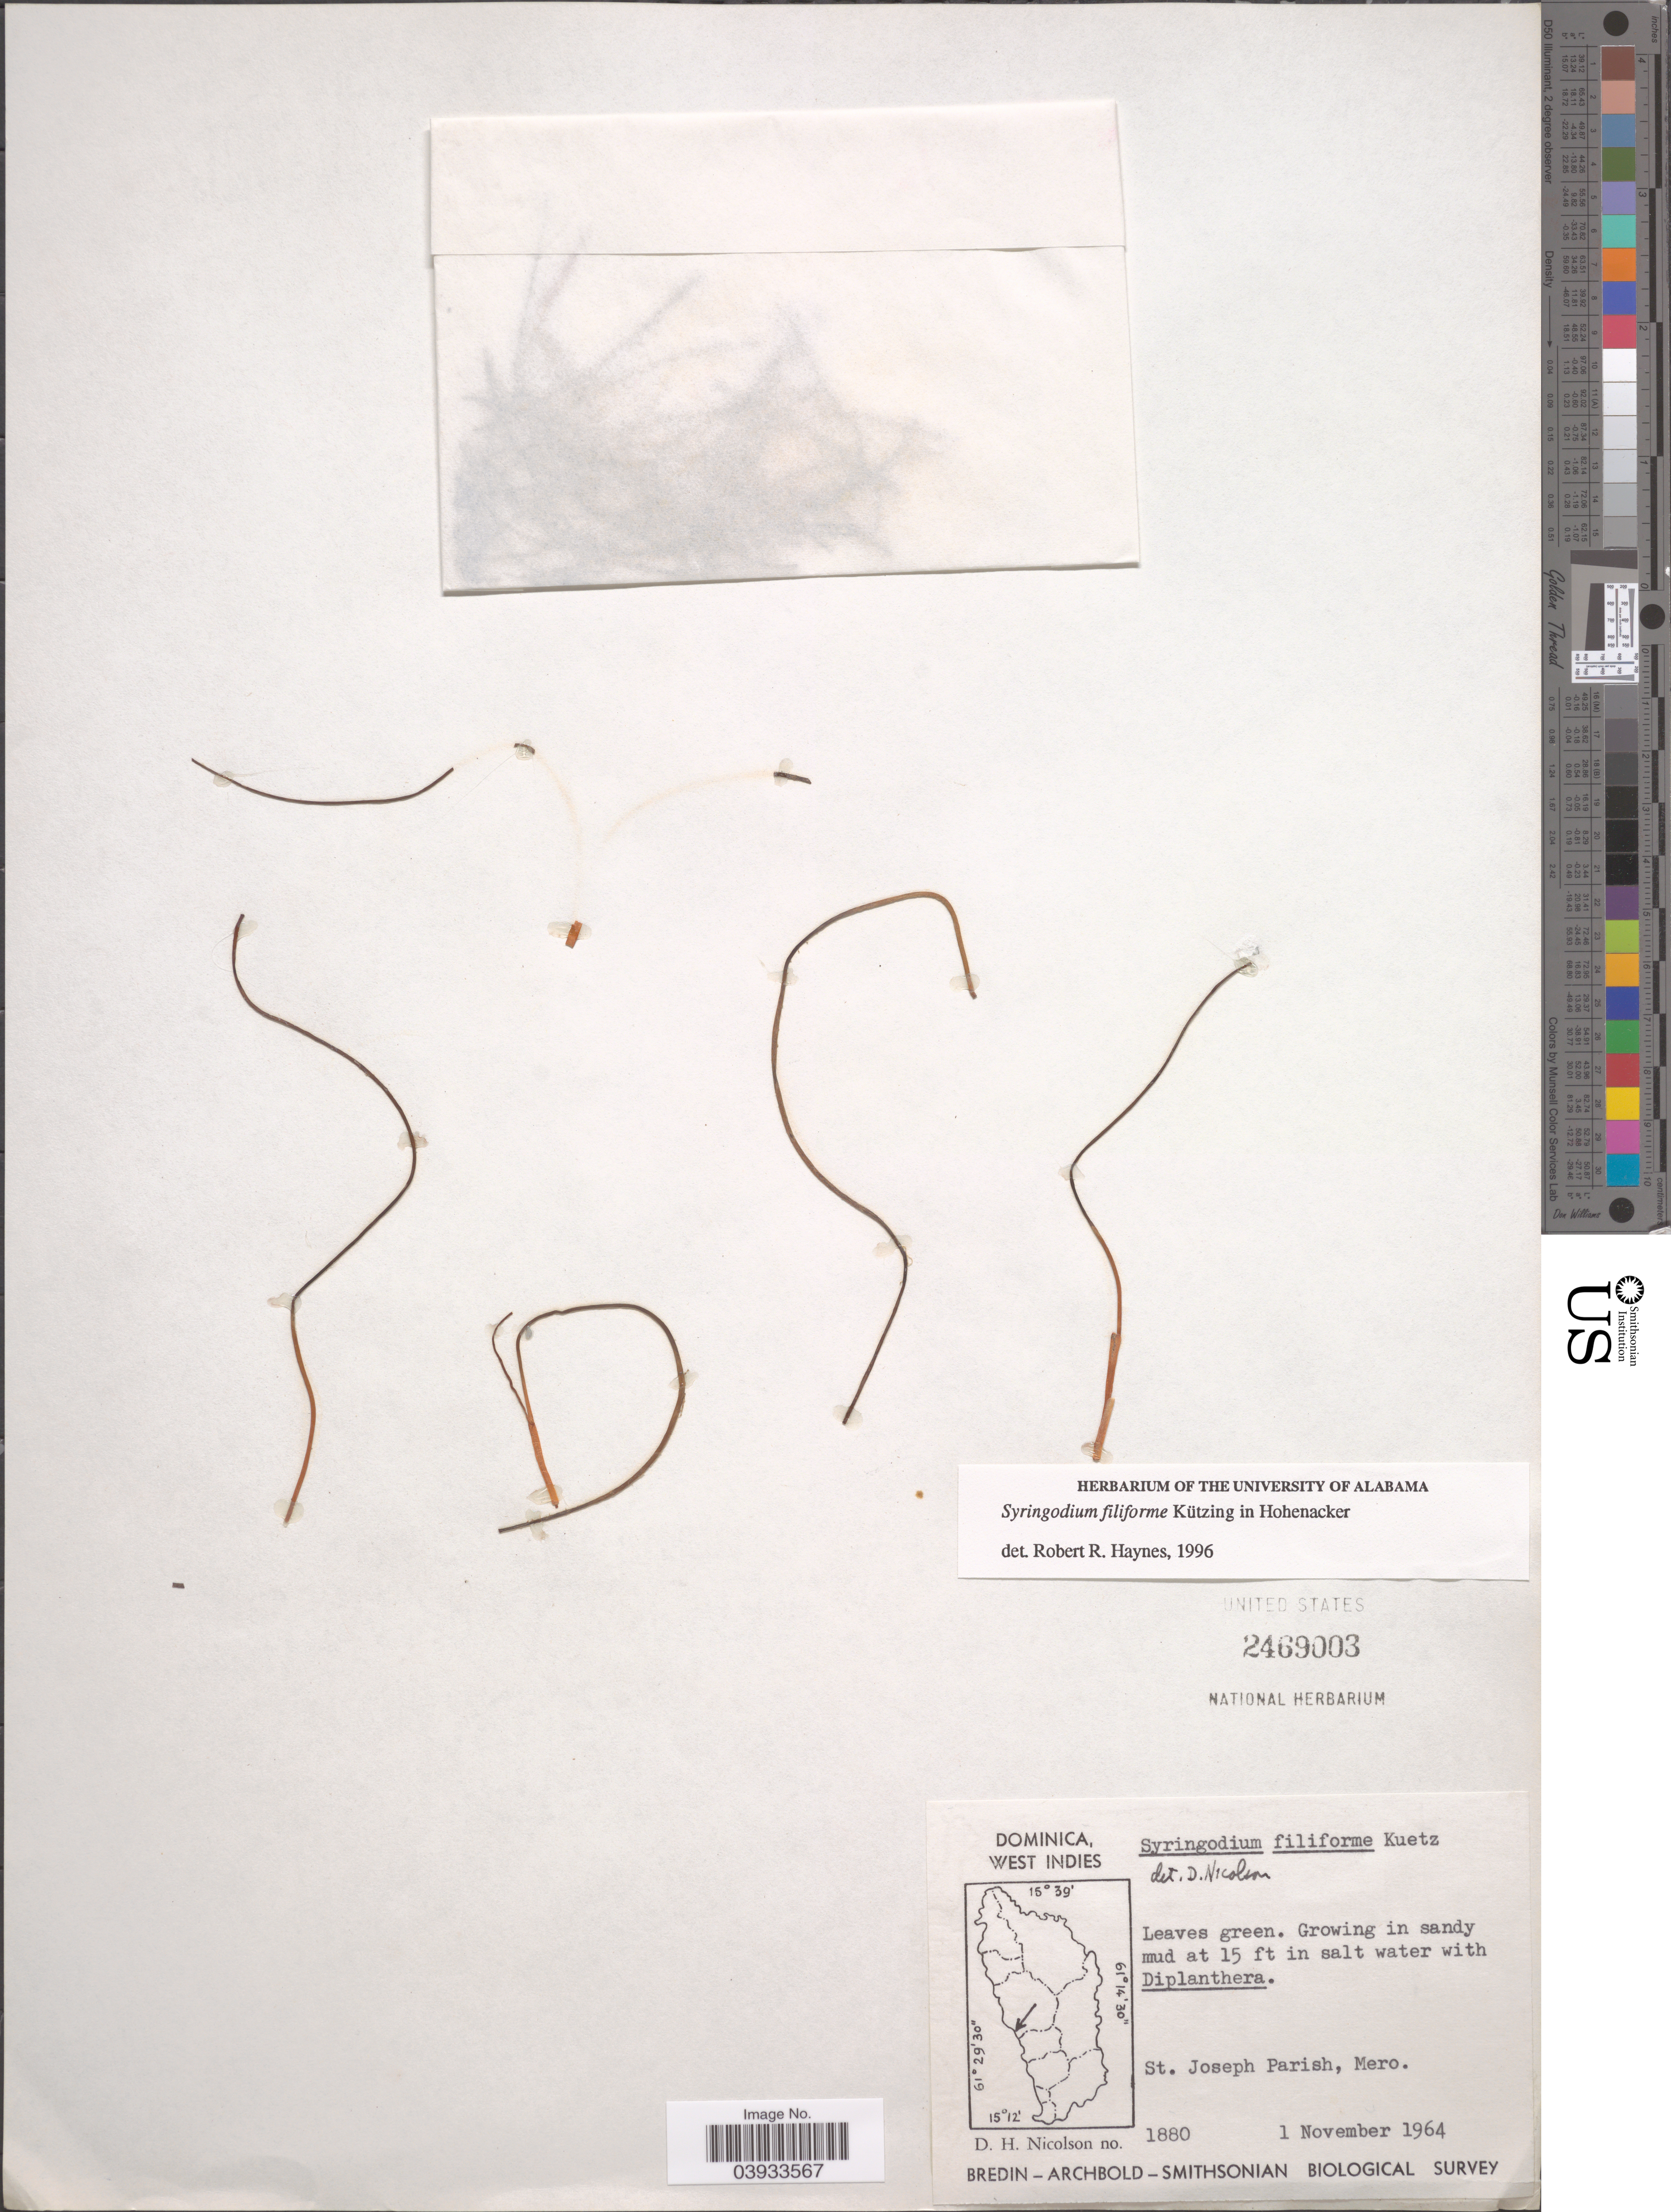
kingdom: Plantae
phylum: Tracheophyta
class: Liliopsida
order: Alismatales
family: Cymodoceaceae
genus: Syringodium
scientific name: Syringodium filiforme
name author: Kütz.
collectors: D. H. Nicolson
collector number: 1880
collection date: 1964-11-01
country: Dominica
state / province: St. Joseph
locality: West Indies. St. Joseph Parish, Mero.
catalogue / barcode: US 2469003